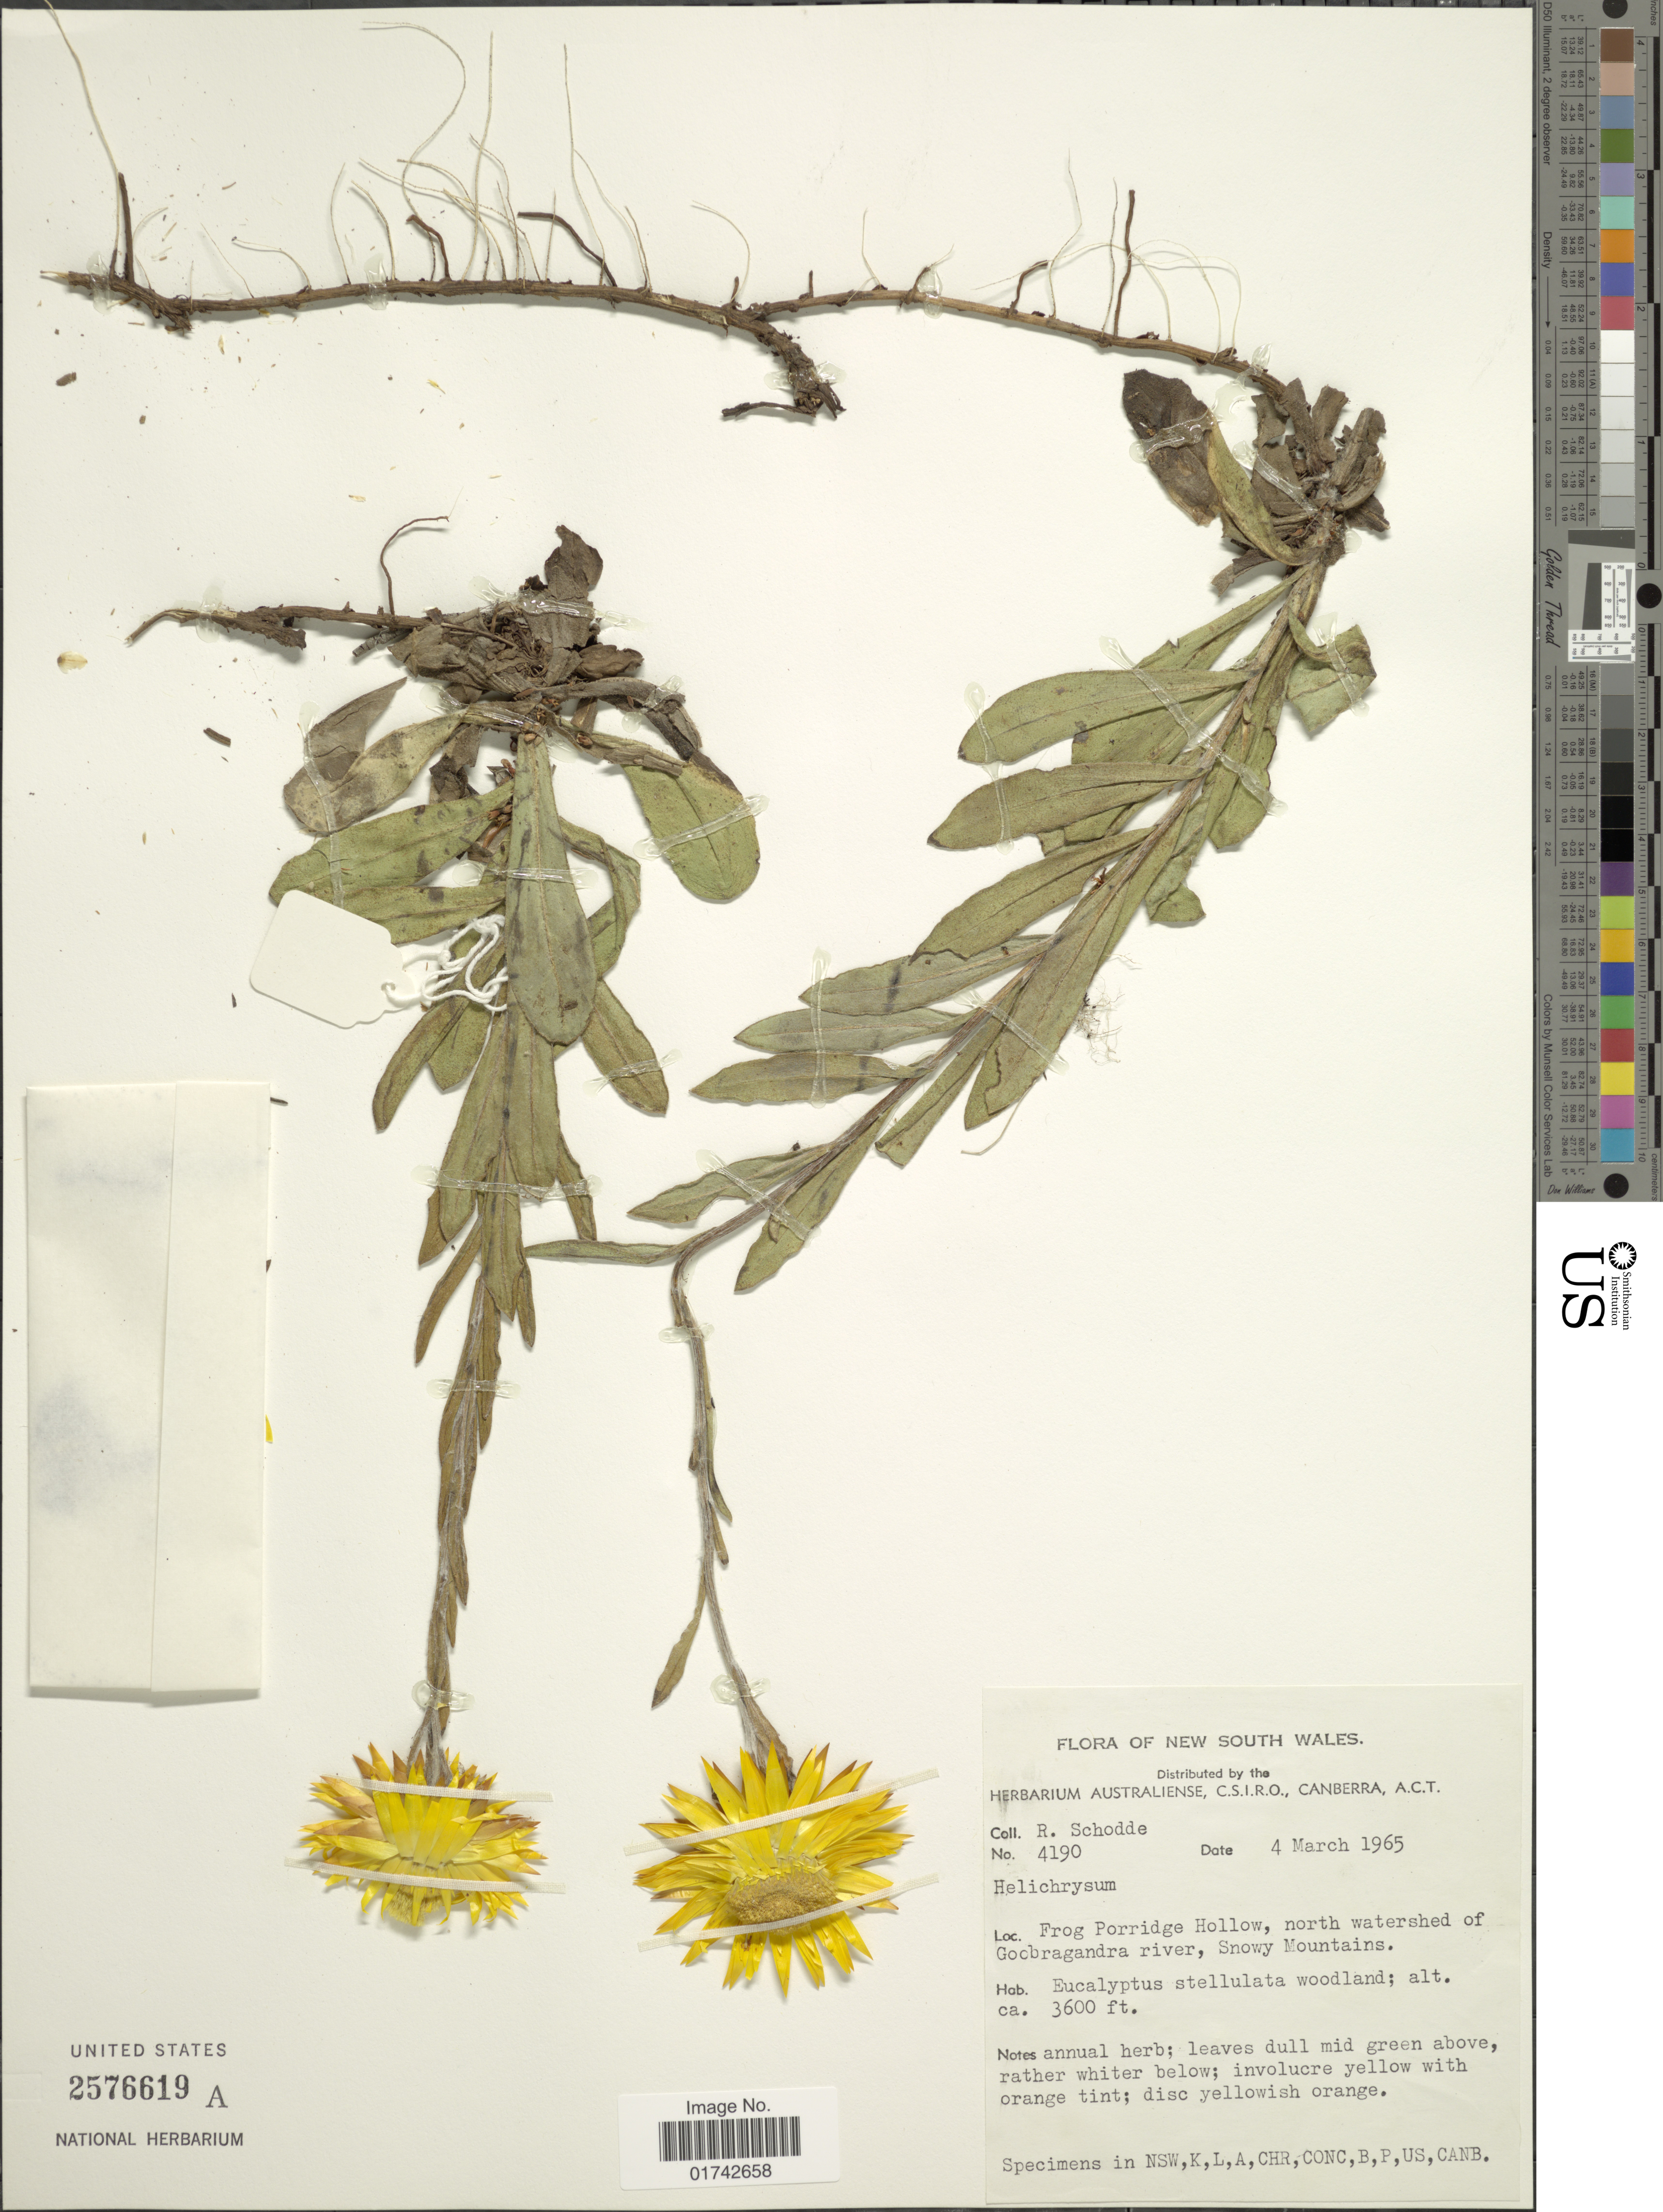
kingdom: Plantae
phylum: Tracheophyta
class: Magnoliopsida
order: Asterales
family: Asteraceae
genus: Helichrysum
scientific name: Helichrysum sp.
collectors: R. Schodde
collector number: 4190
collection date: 1965-03-04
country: Australia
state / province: New South Wales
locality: Frog Porridge Hollow, north watershed of Goobragandra river, Snowy Mountains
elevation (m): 1097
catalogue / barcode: US 2576619A